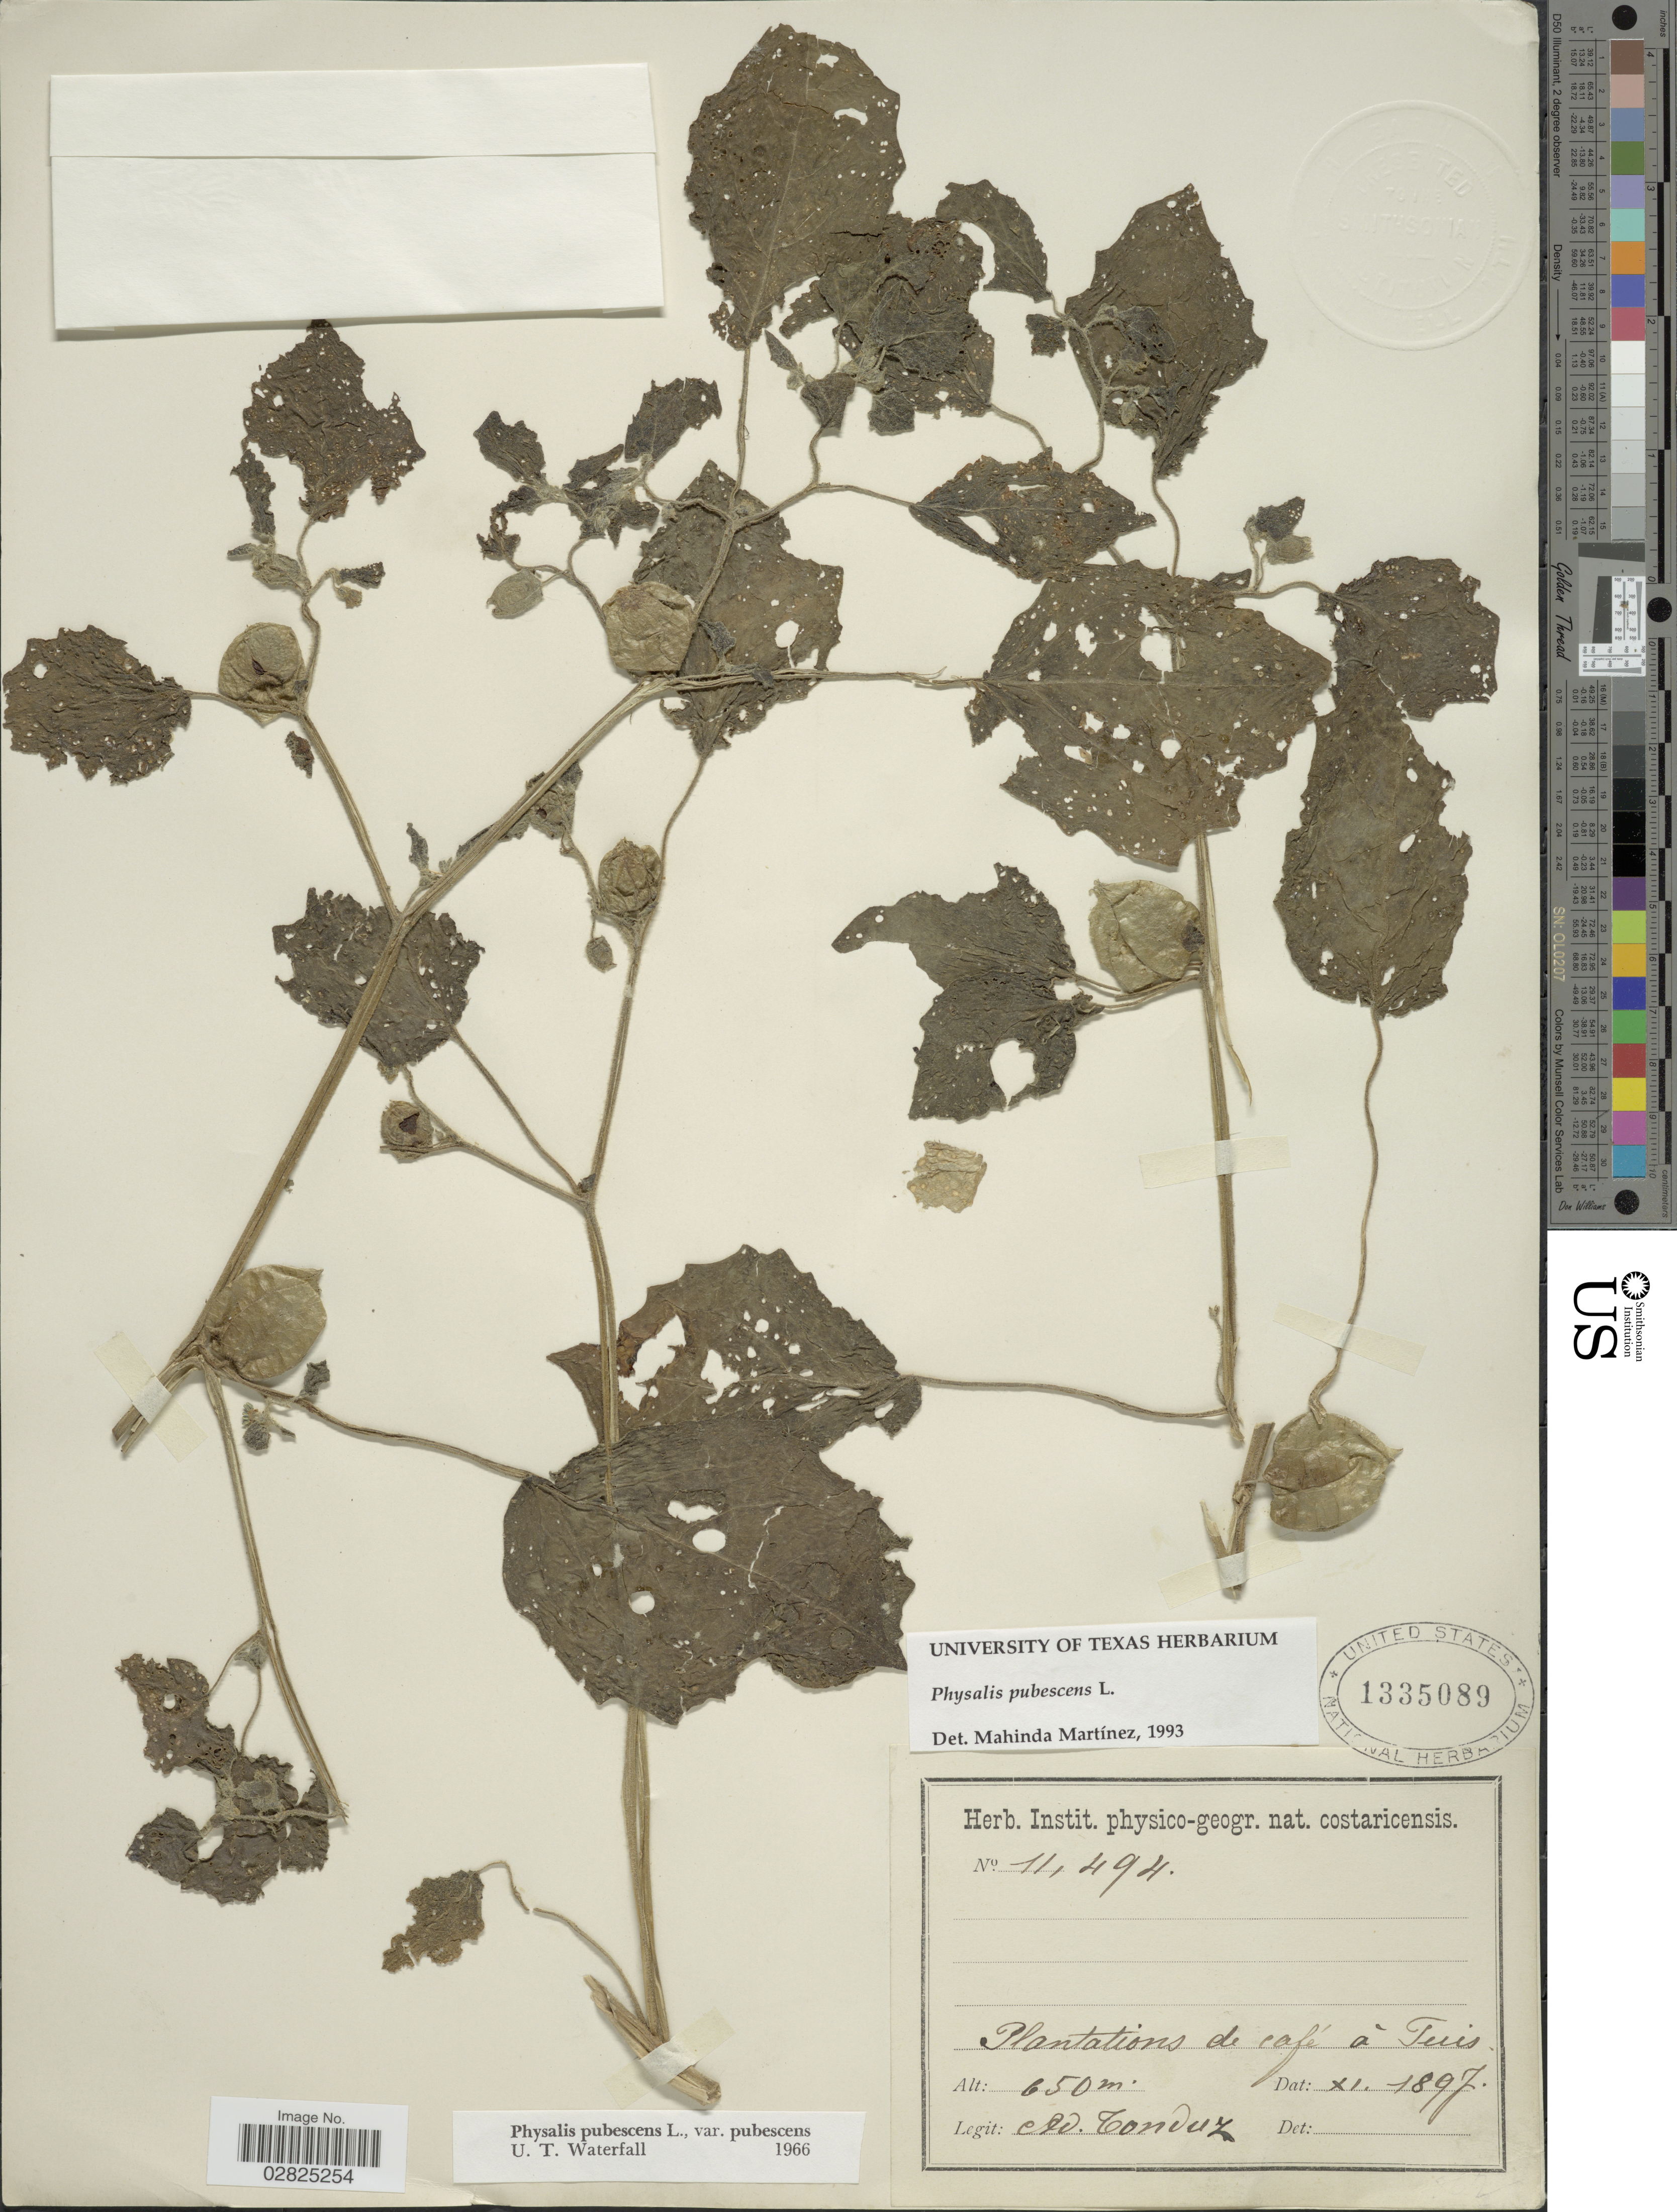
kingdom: Plantae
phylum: Tracheophyta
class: Magnoliopsida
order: Solanales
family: Solanaceae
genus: Physalis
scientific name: Physalis pubescens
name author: L.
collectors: A. Tonduz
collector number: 11494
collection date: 1897-11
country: Costa Rica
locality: Plantations de café á Tuis.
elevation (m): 650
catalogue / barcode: US 1335089